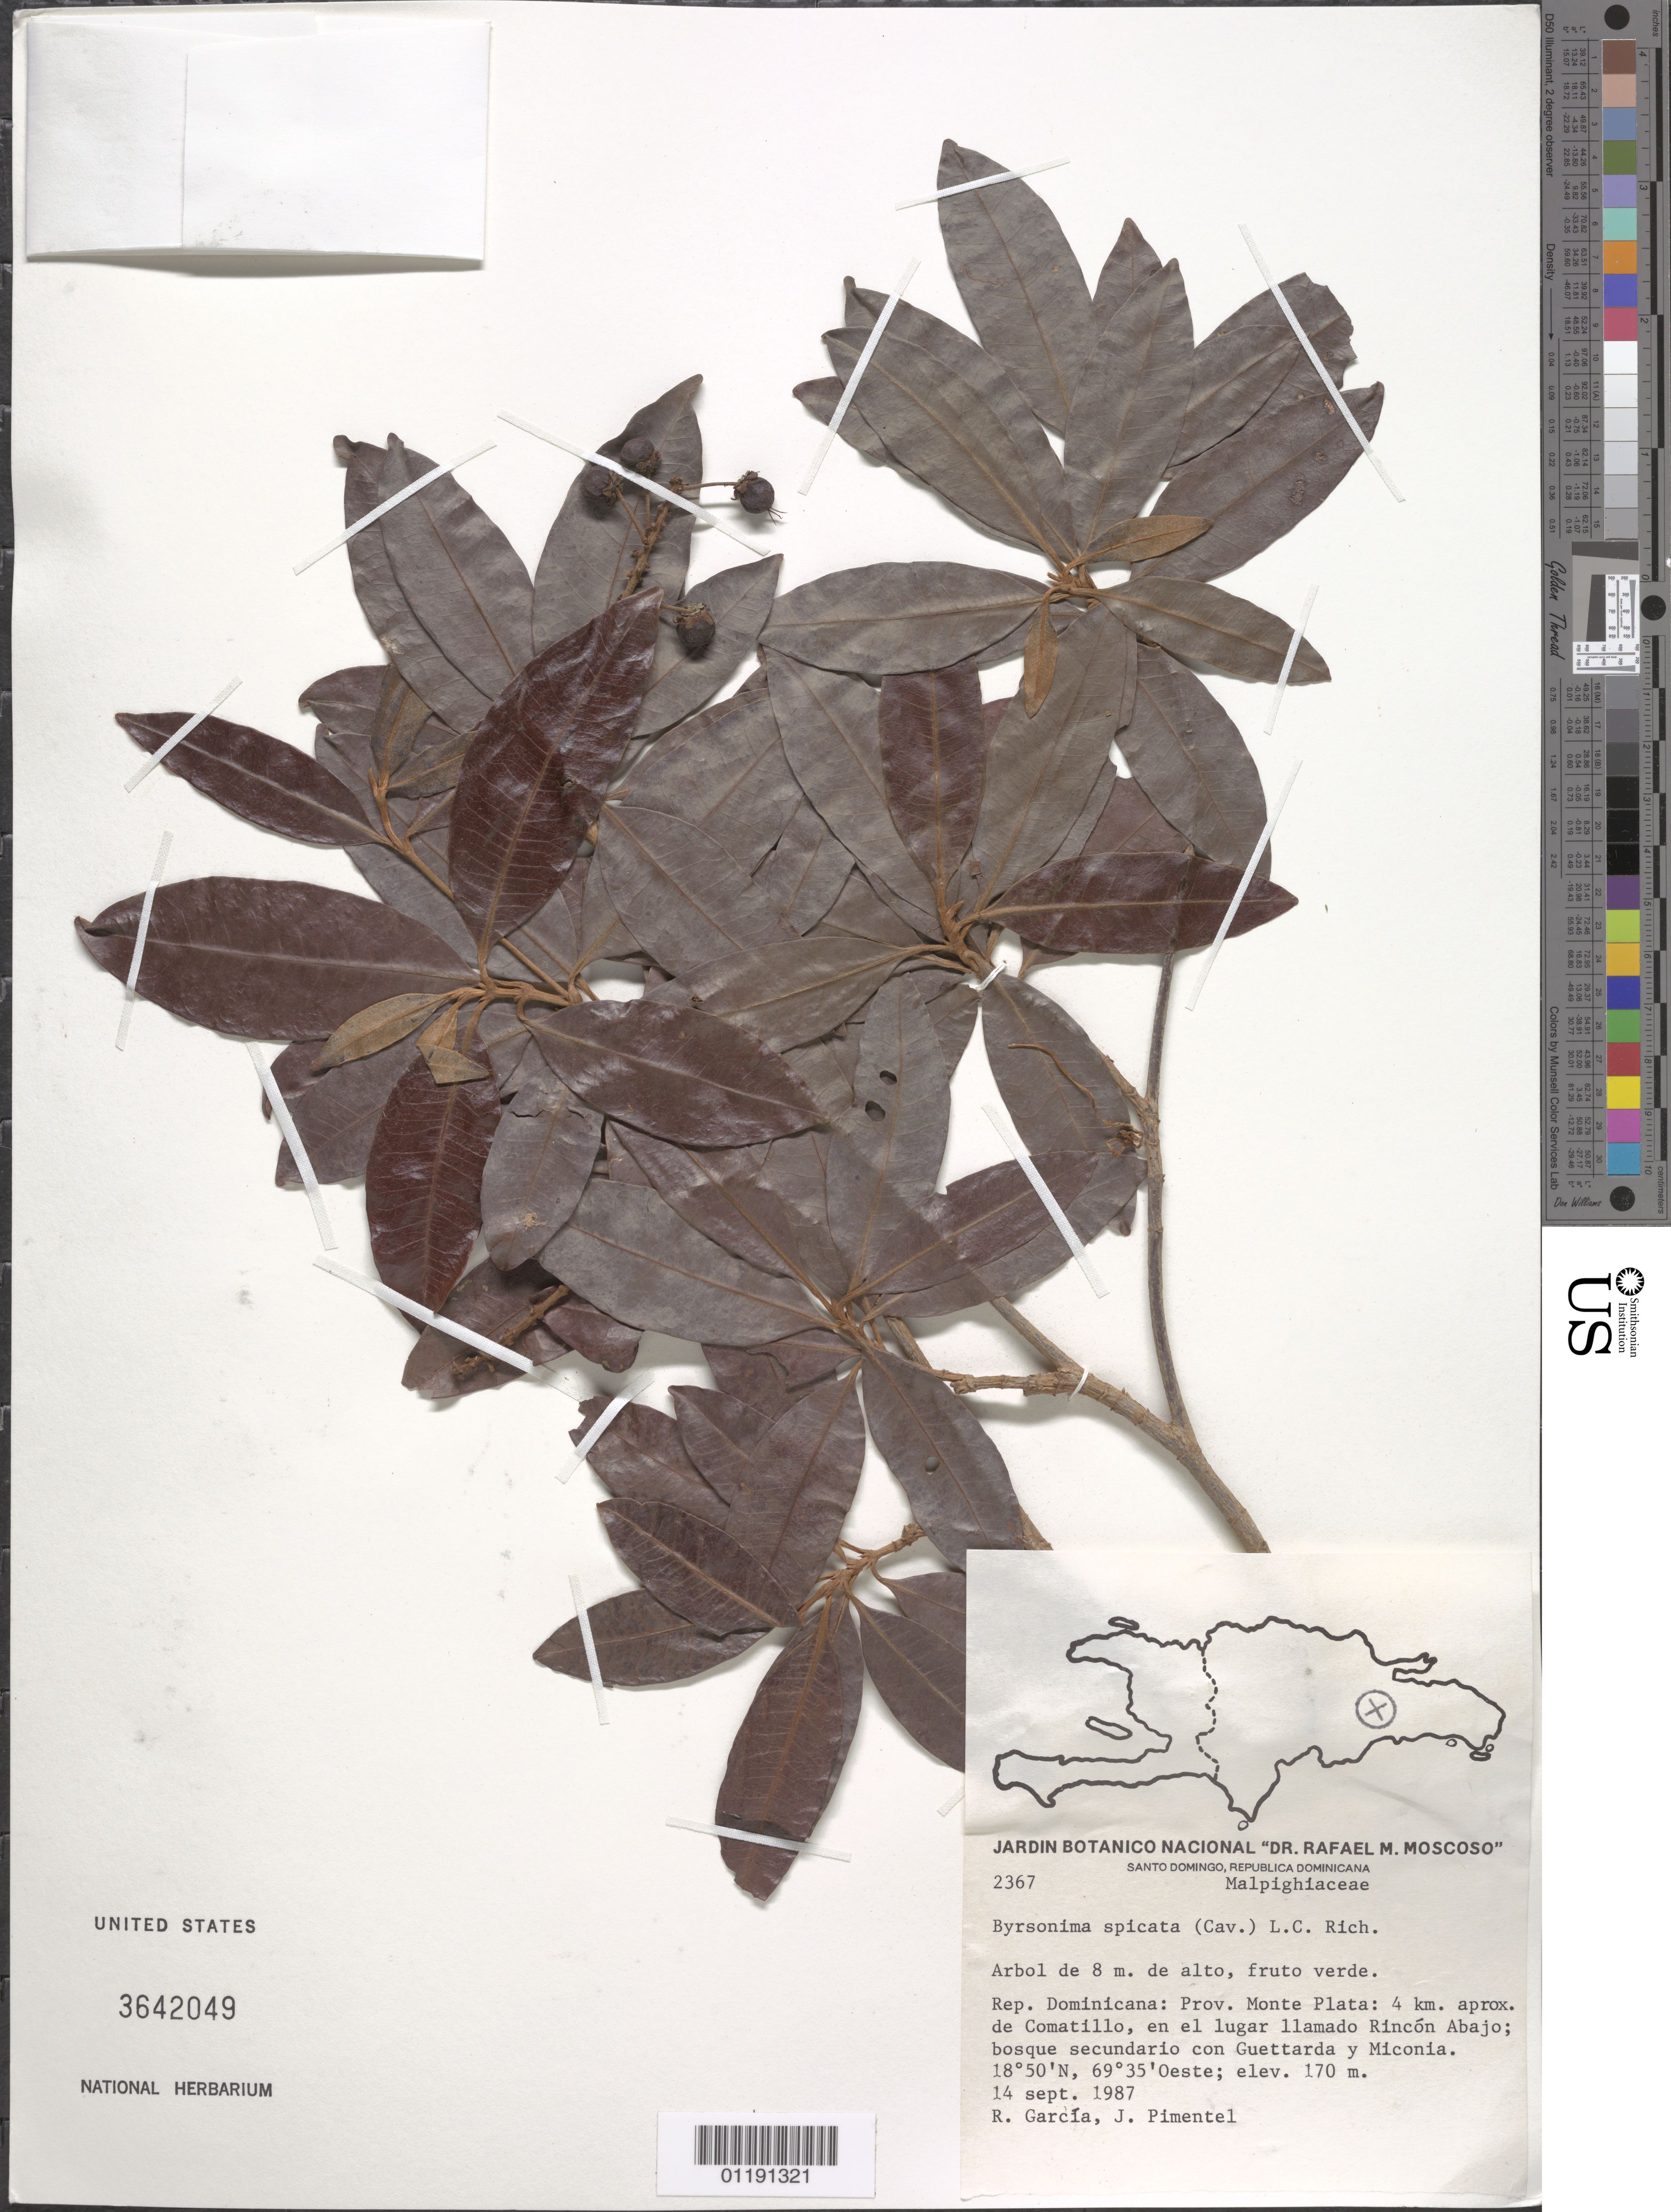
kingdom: Plantae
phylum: Tracheophyta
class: Magnoliopsida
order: Malpighiales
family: Malpighiaceae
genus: Byrsonima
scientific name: Byrsonima spicata (Cav.) DC.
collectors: R. García & J. Pimentel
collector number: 2367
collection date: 1987-09-14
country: Dominican Republic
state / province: Monte Plata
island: Hispaniola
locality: Approx. 4 km. from Comatillo, in the place called Roncón Abajo.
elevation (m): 170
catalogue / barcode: US 3642049